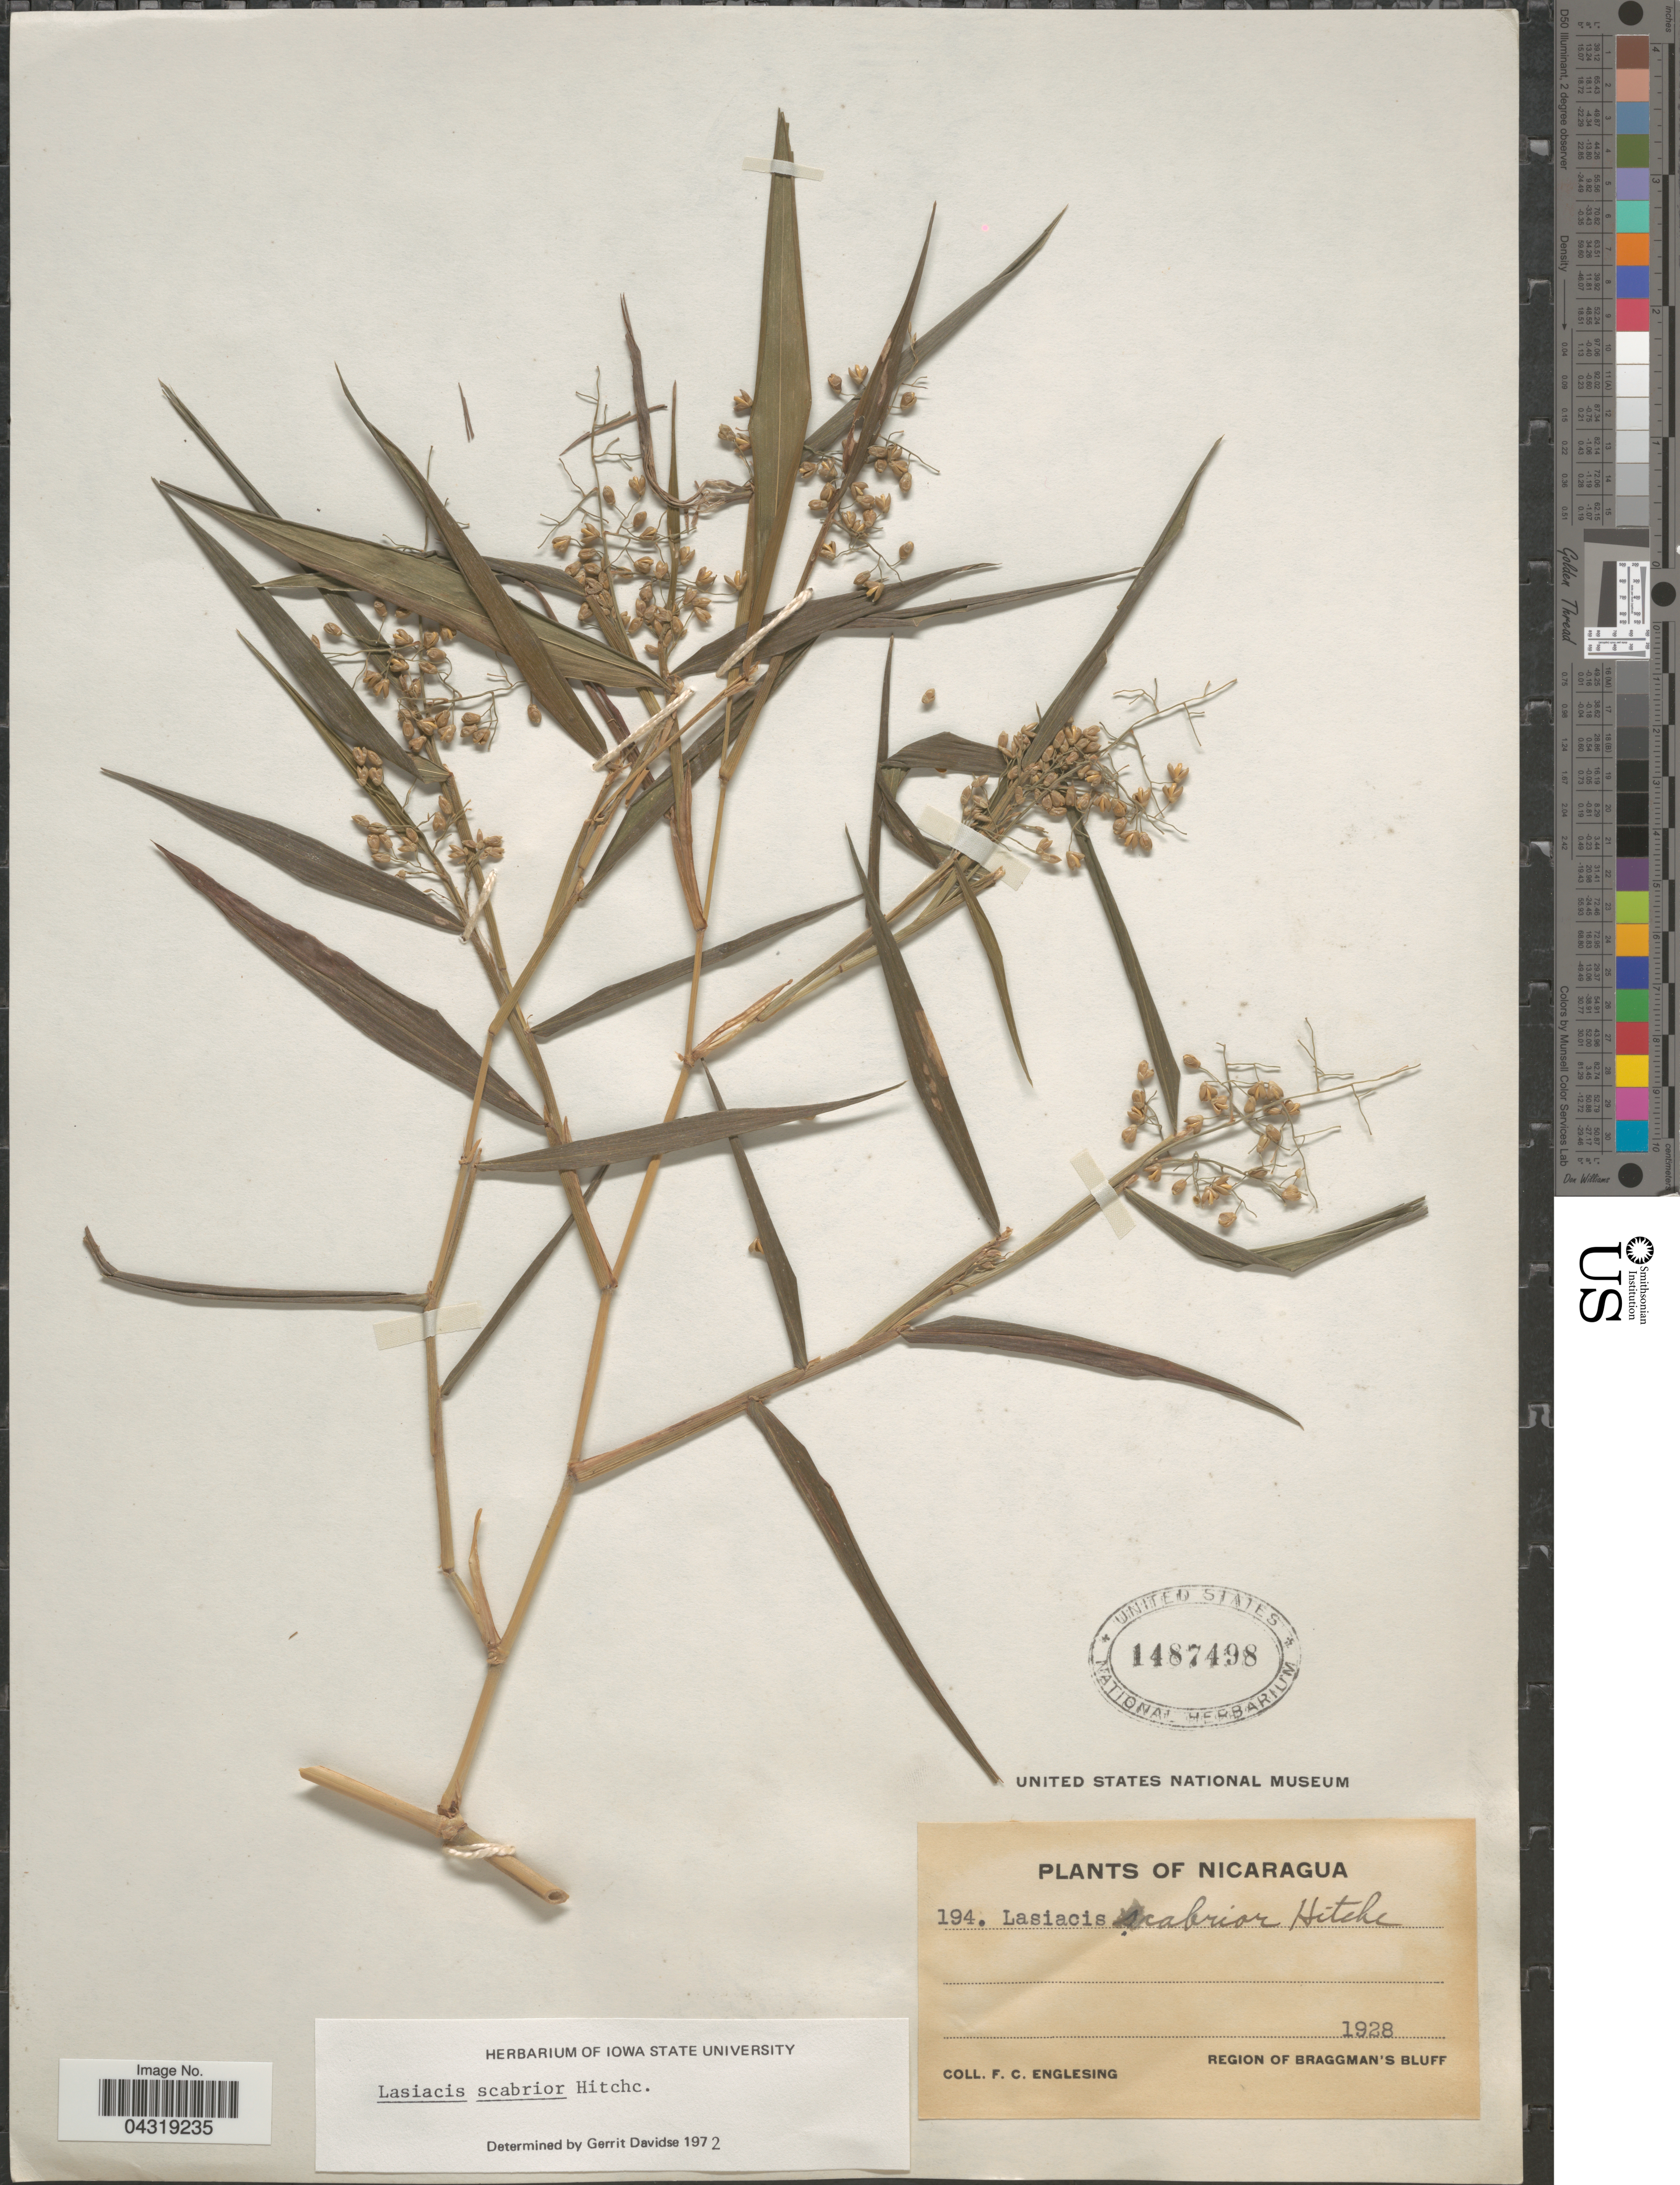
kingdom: Plantae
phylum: Tracheophyta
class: Liliopsida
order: Poales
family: Poaceae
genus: Lasiacis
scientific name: Lasiacis scabrior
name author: Hitchc.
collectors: F. Englesing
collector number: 194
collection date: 1928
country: Nicaragua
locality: Region of Bragmann's Bluff.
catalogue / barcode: US 1487498